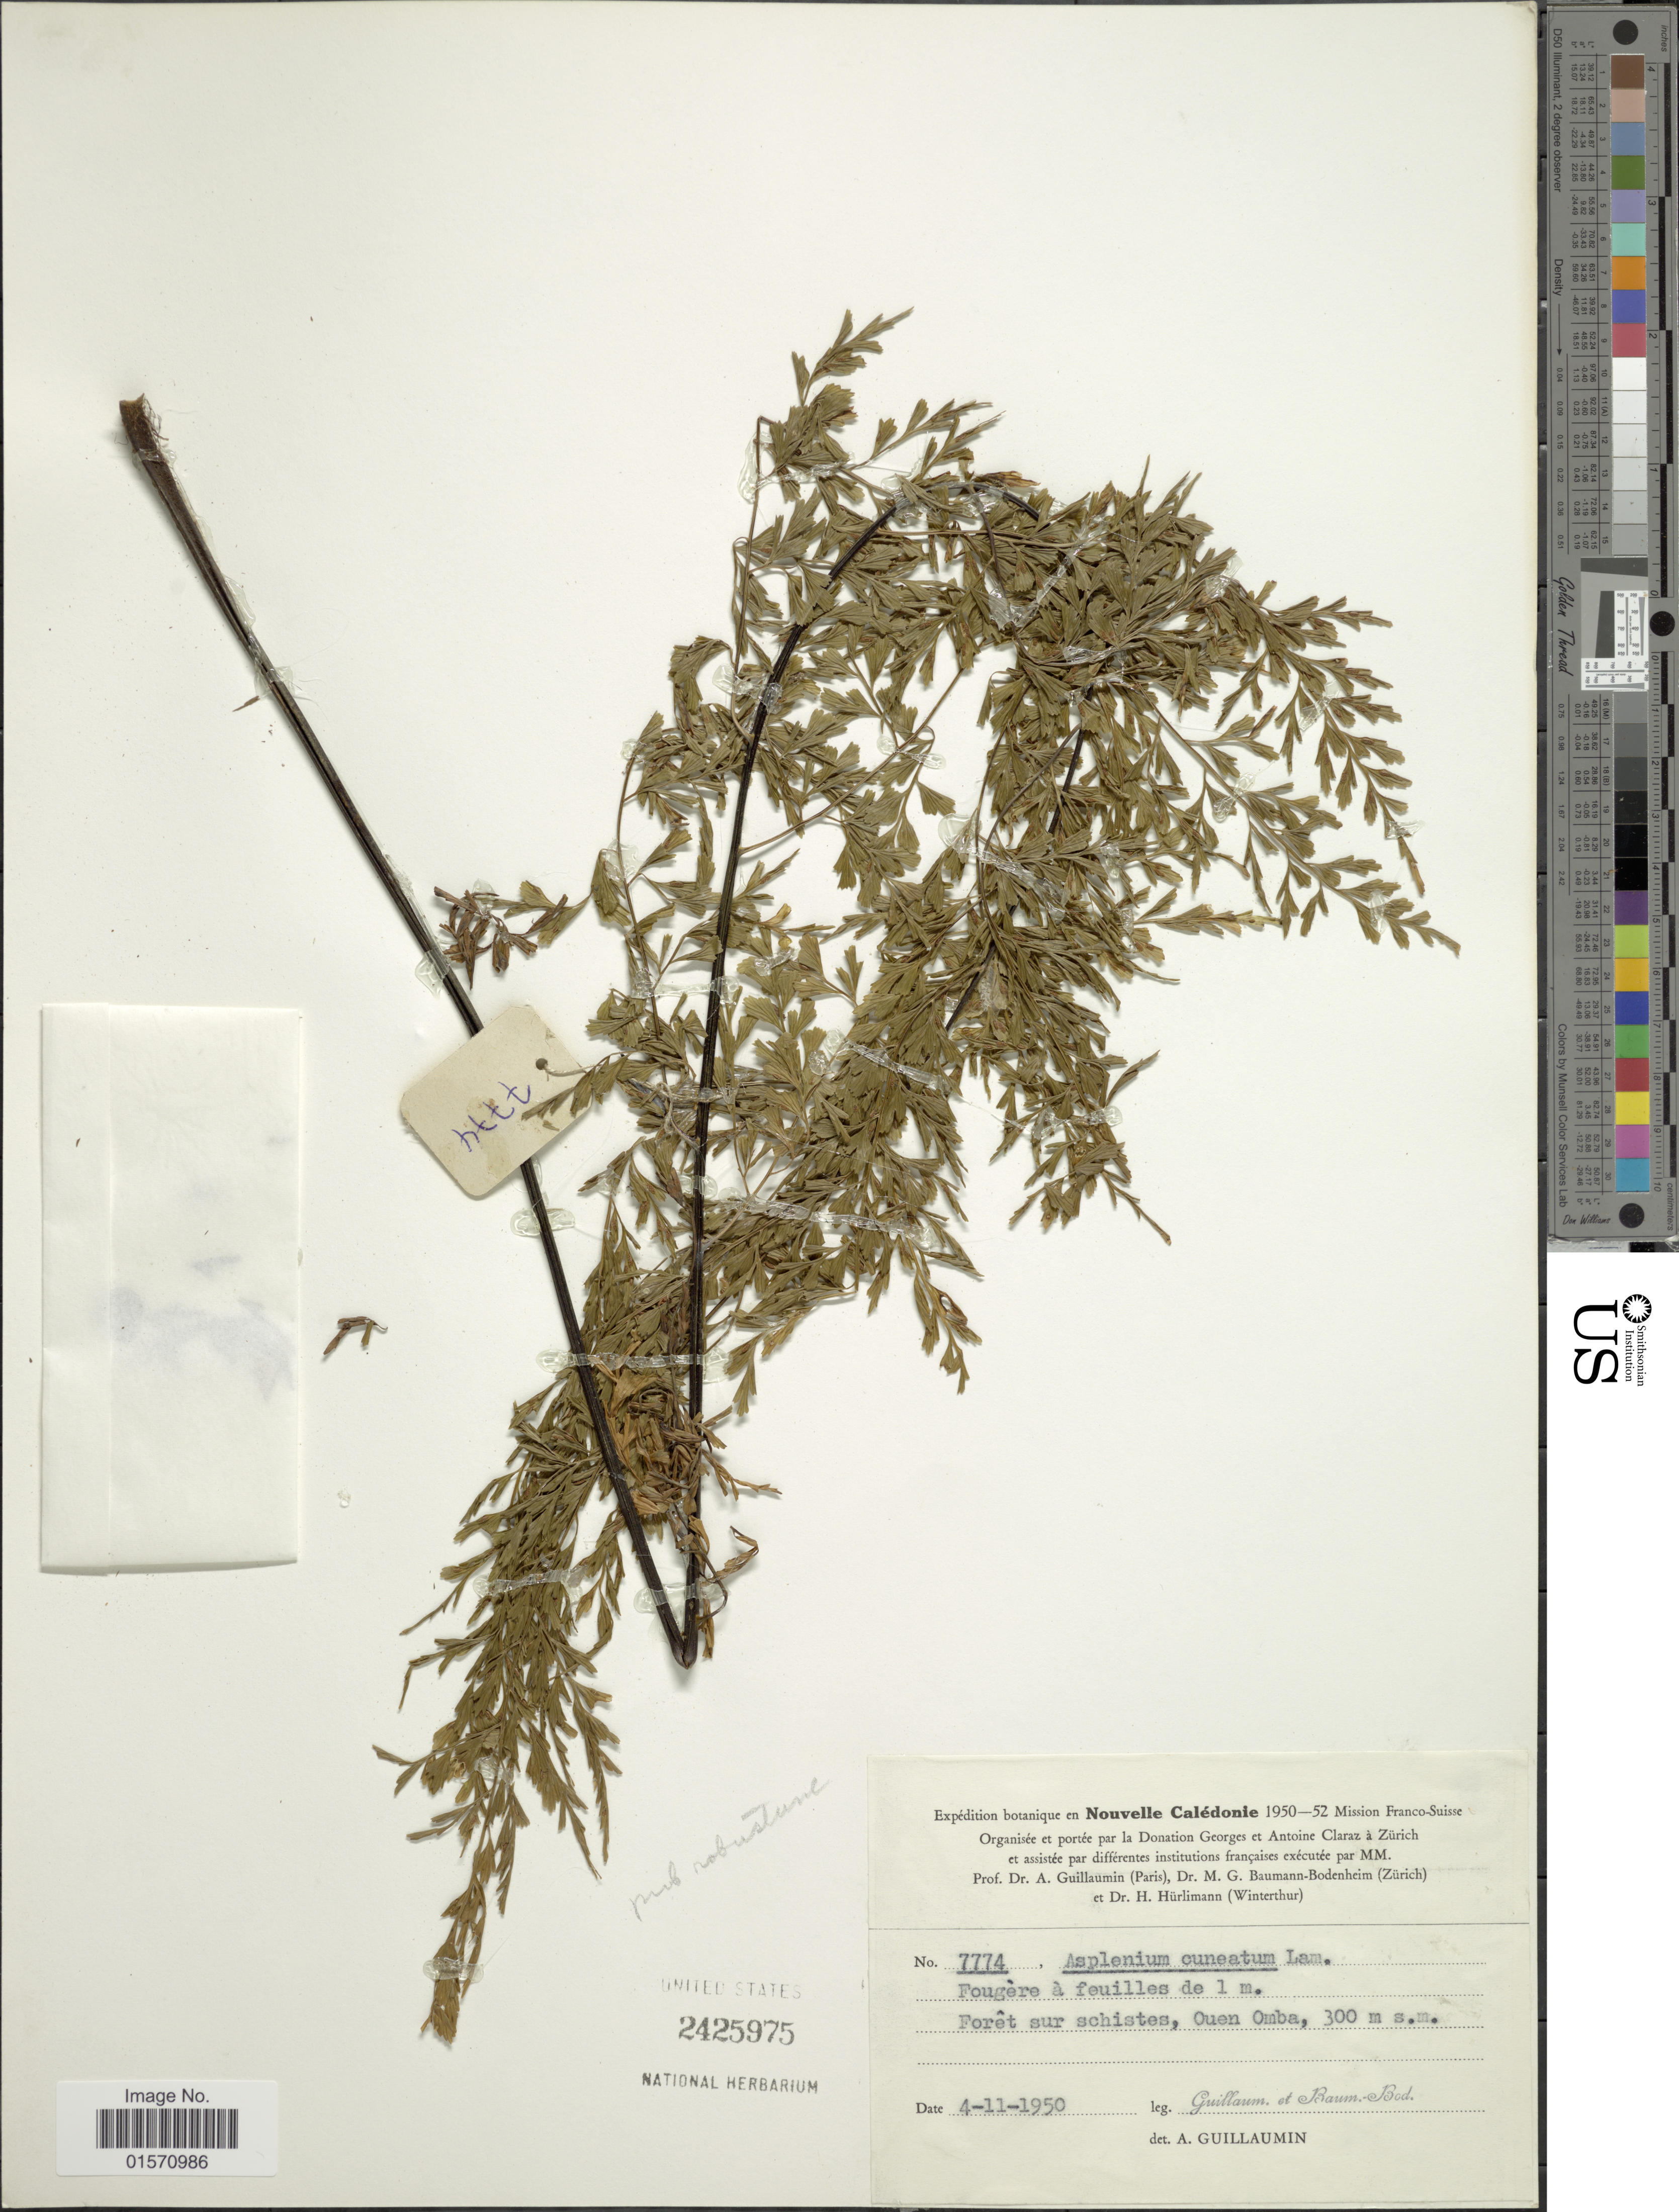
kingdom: Plantae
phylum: Tracheophyta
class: Polypodiopsida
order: Polypodiales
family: Aspleniaceae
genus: Asplenium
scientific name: Asplenium robustum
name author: Blume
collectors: A. Guillaumin & M. G. Baumann-Bodenheim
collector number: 7774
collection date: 1950-11-04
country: New Caledonia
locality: Forêt sur schistes, Ouen Omba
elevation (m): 300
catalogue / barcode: US 2425975